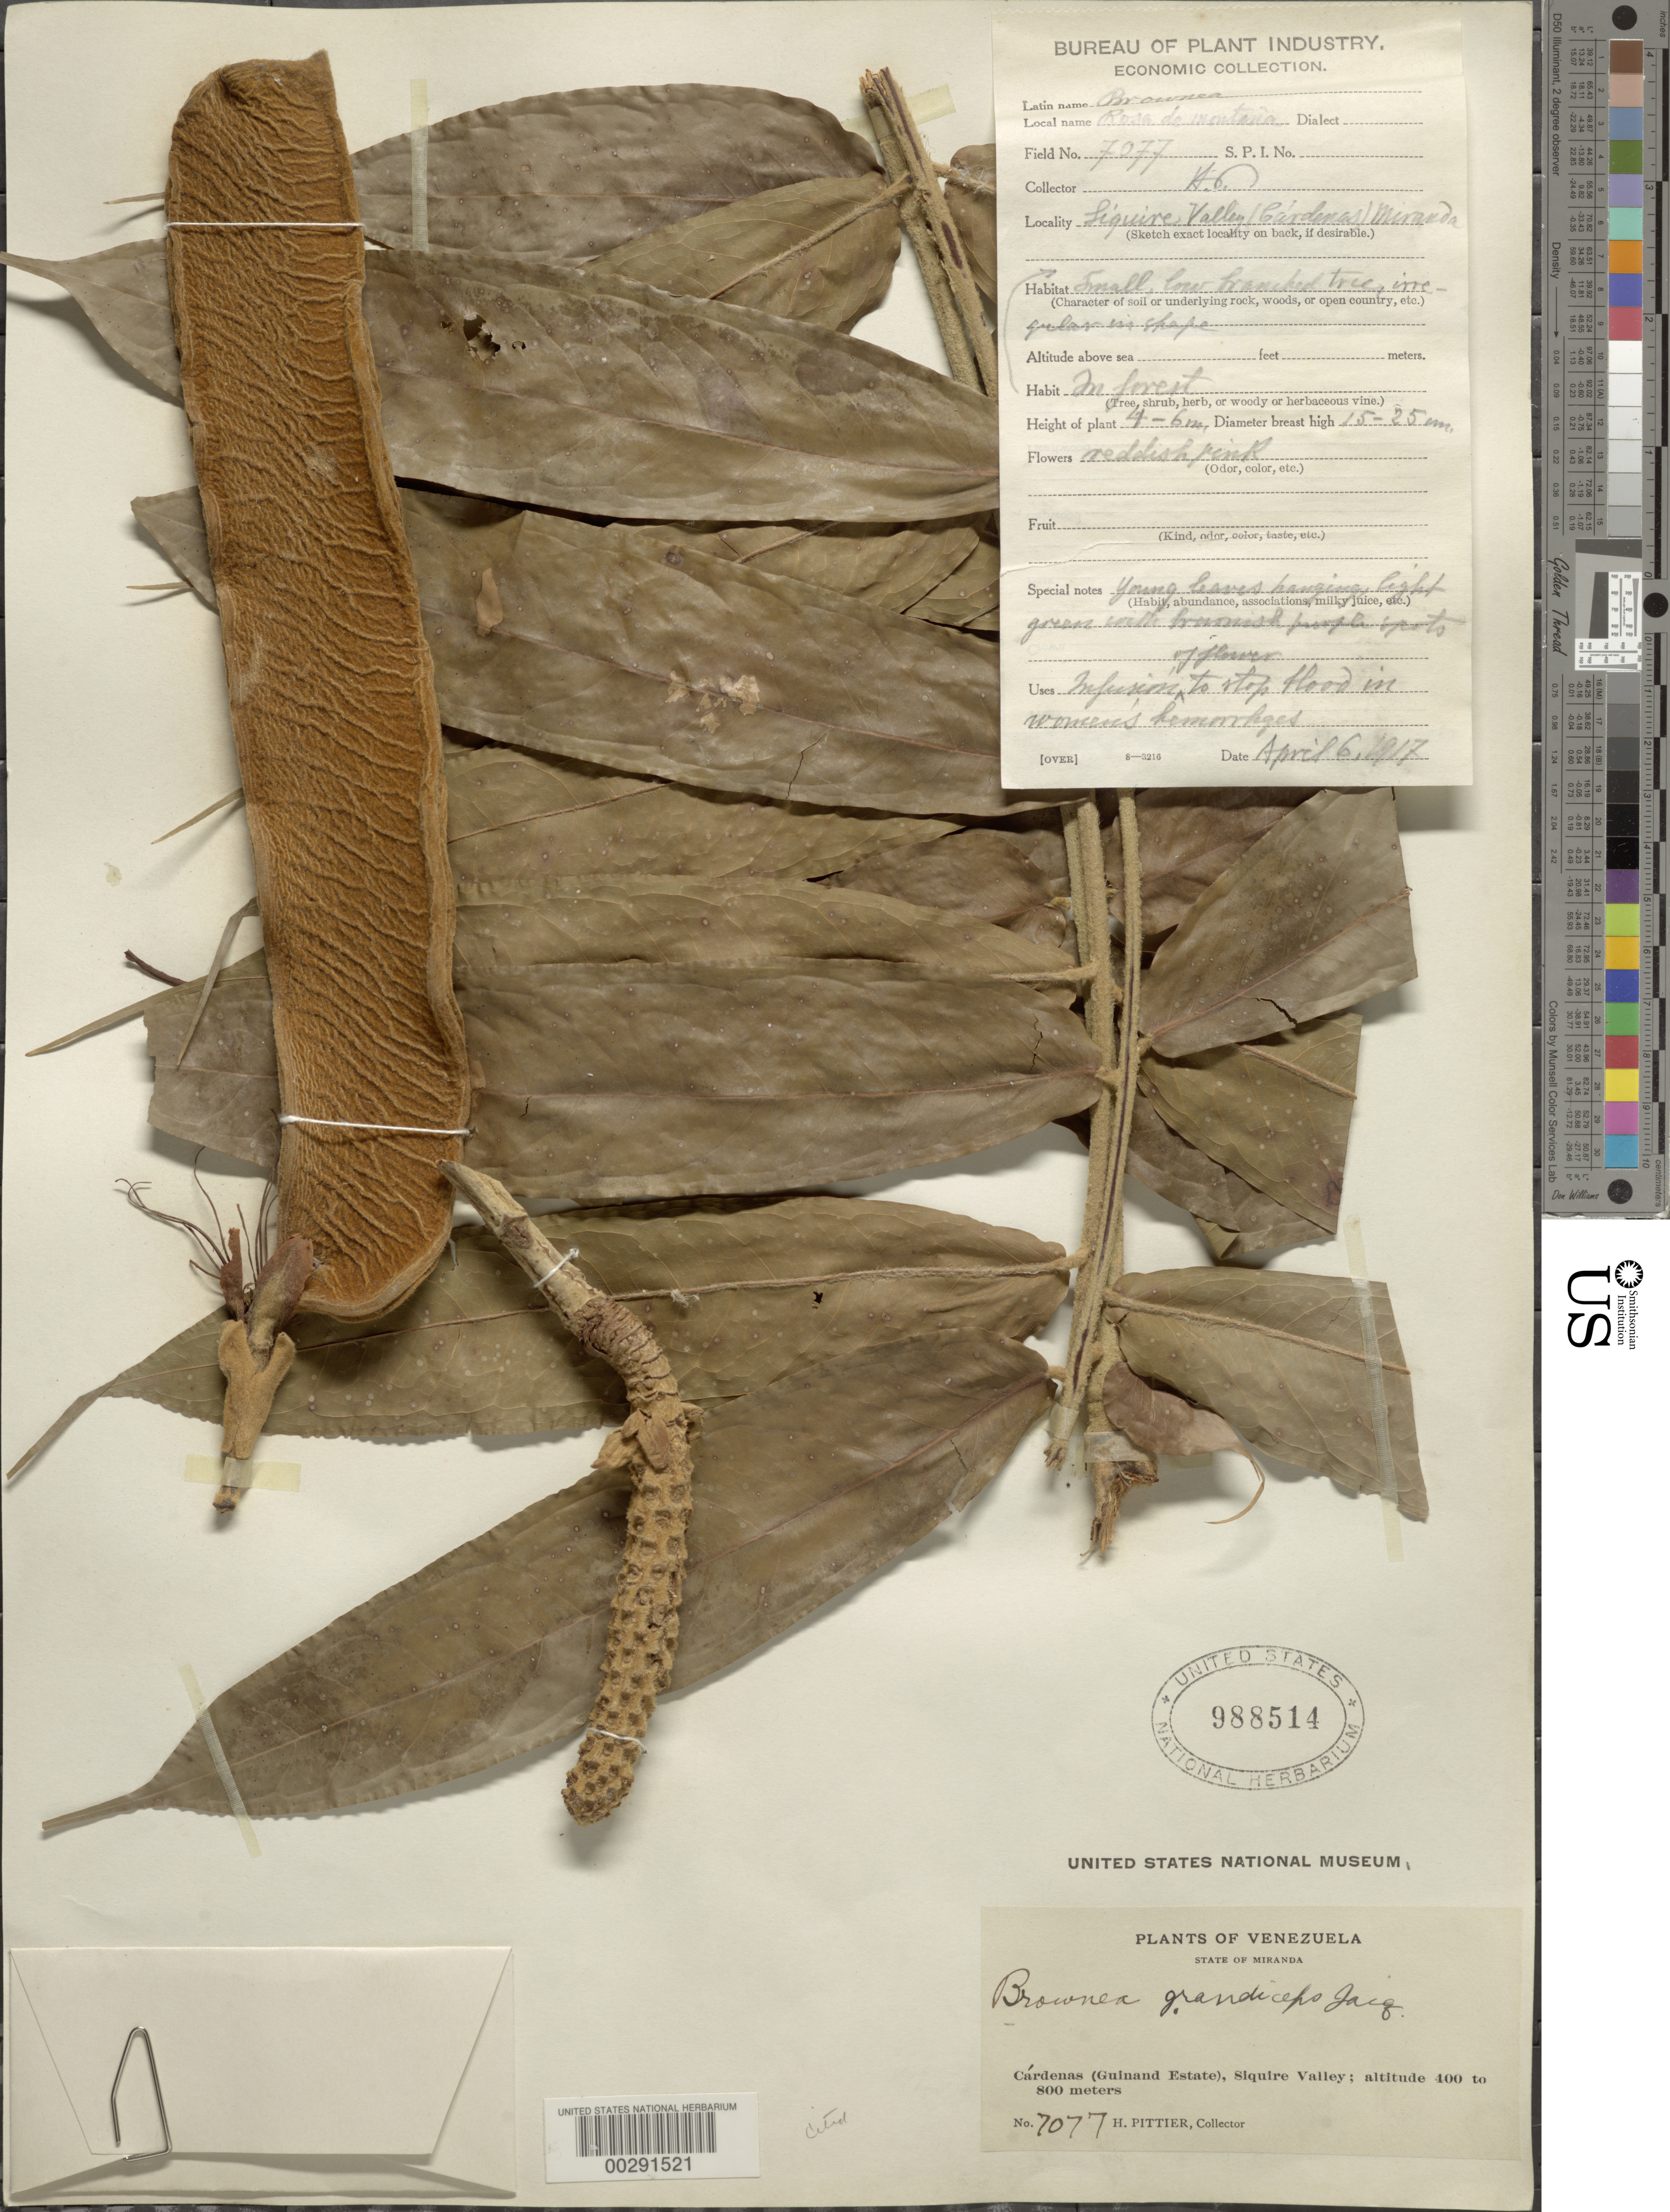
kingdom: Plantae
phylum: Tracheophyta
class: Magnoliopsida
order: Fabales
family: Fabaceae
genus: Brownea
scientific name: Brownea grandiceps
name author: Jacq.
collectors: H. F. Pittier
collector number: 7077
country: Venezuela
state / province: Miranda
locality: Cardenas (guinand estate), siquire valley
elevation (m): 400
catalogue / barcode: US 988514